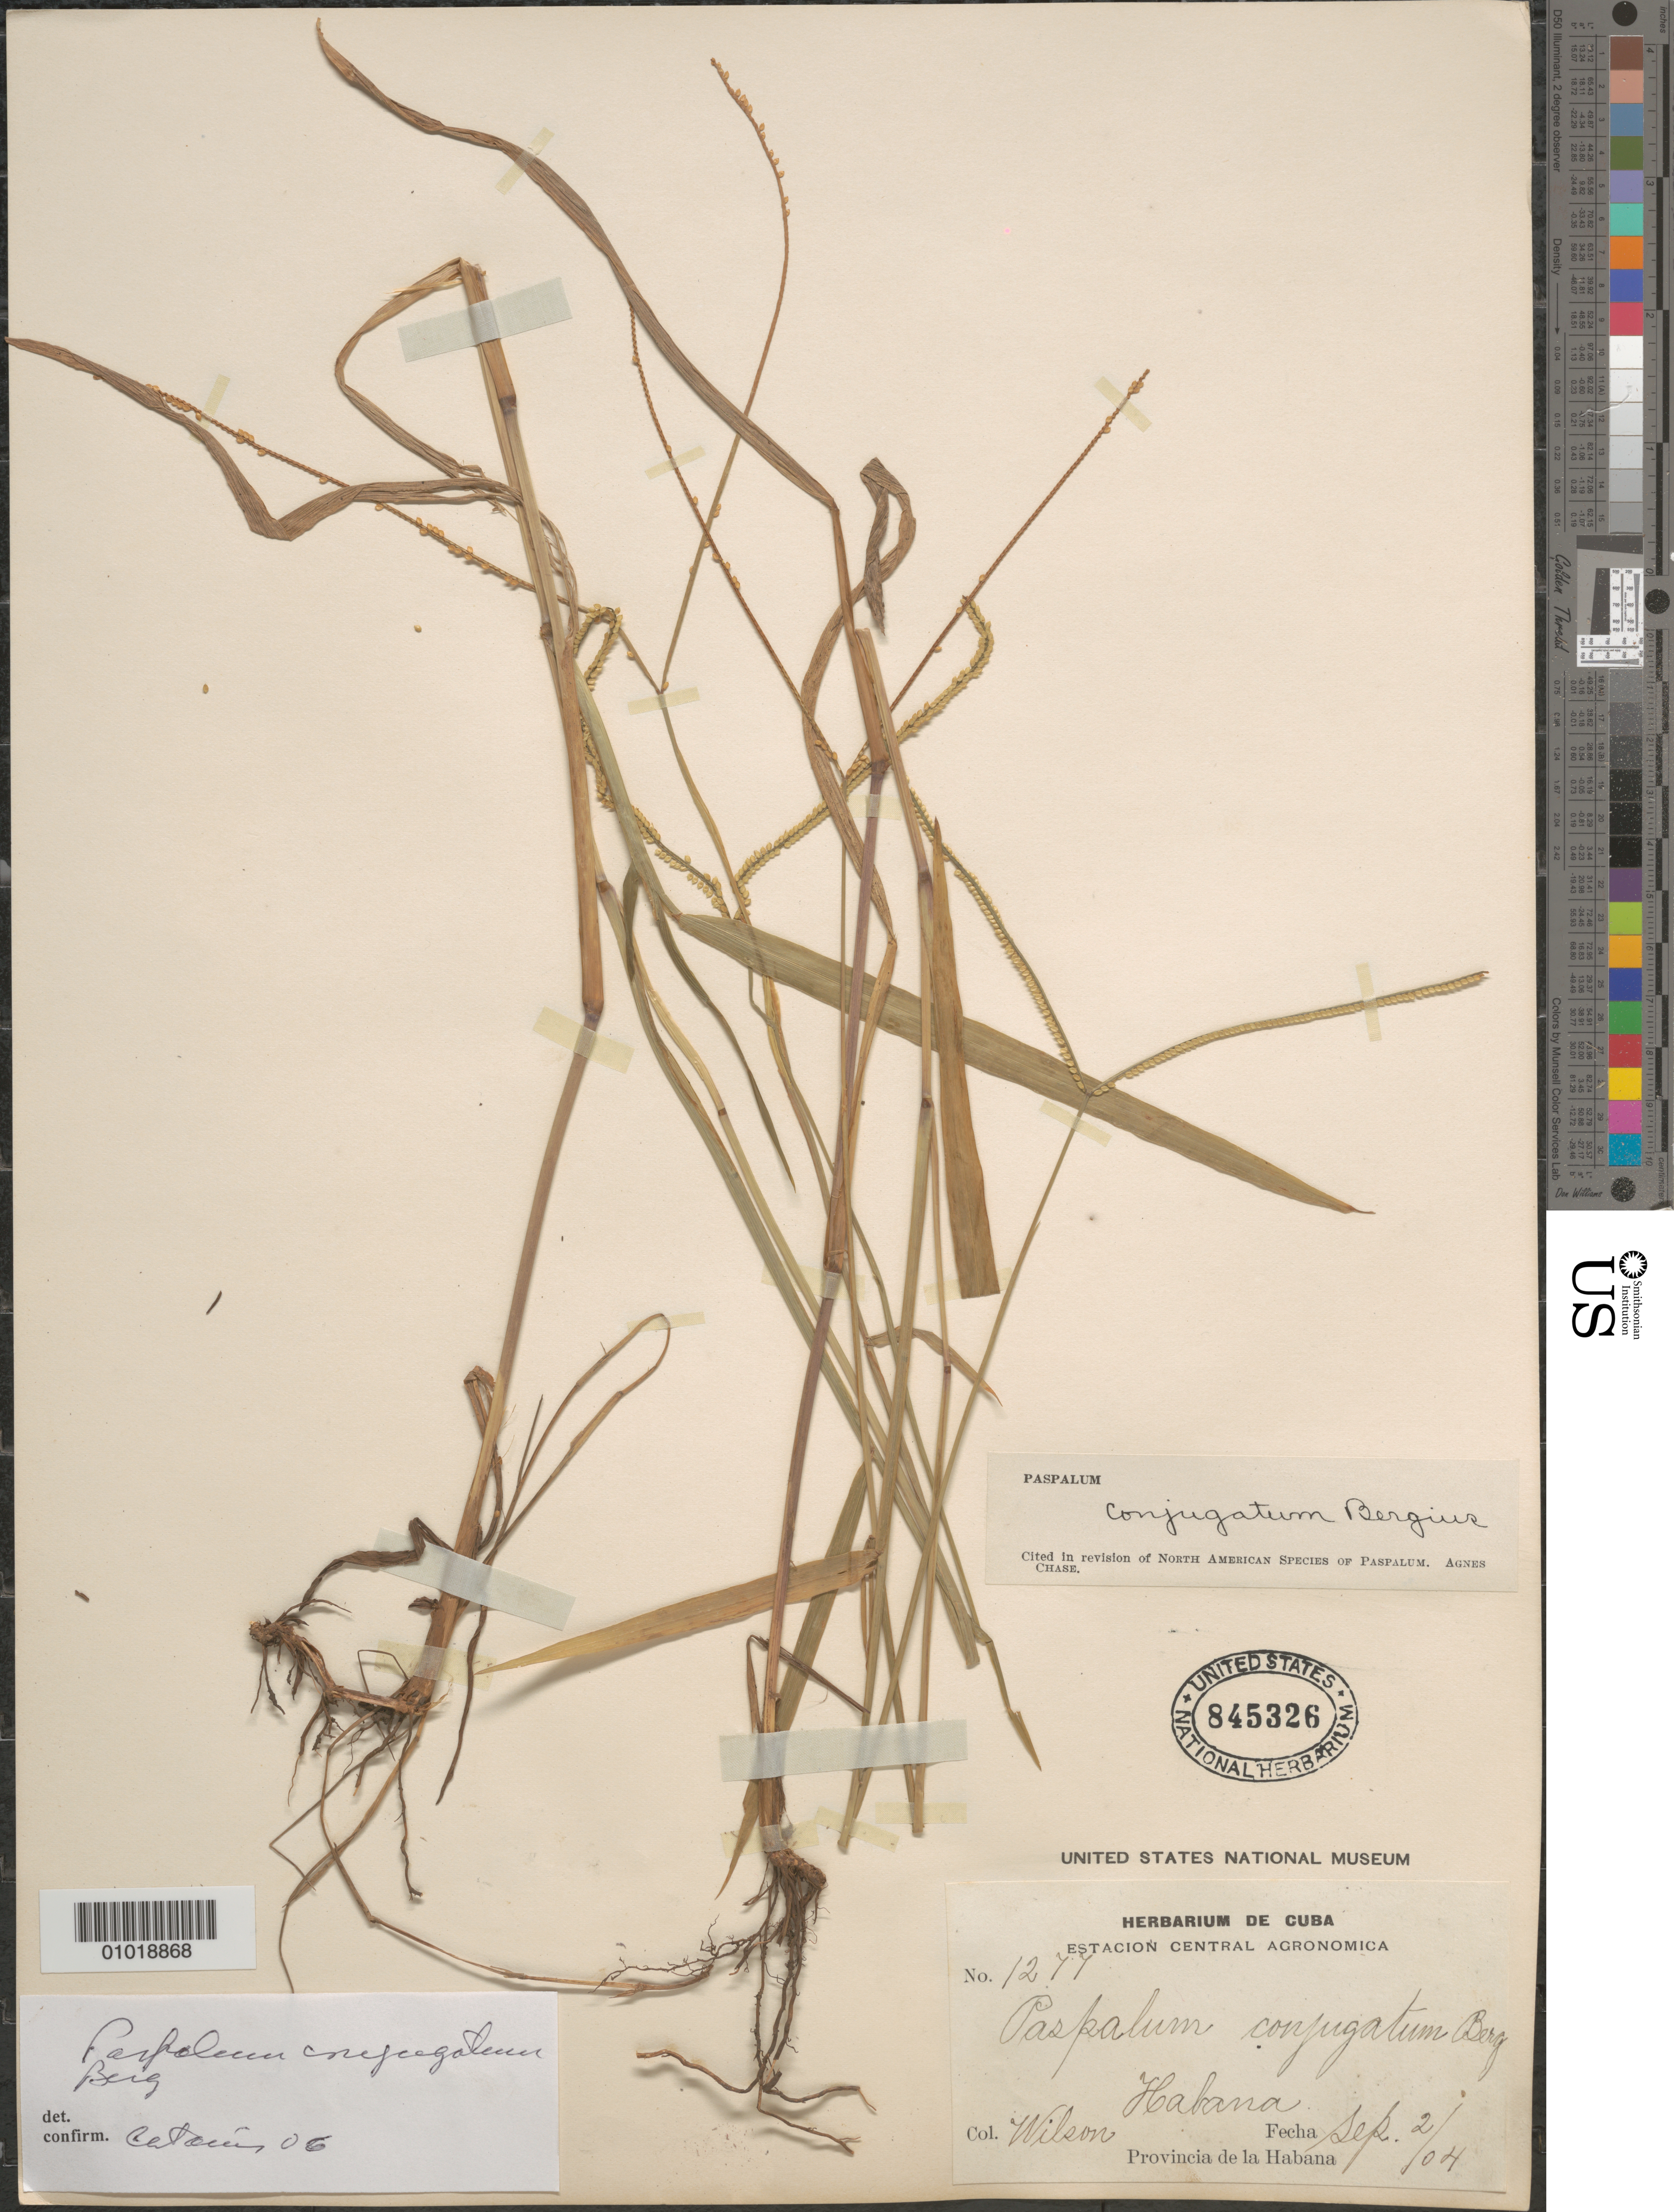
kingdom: Plantae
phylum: Tracheophyta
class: Liliopsida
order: Poales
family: Poaceae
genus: Paspalum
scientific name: Paspalum conjugatum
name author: P.J. Bergius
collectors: -- Wilson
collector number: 1277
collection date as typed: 02 Sep 1904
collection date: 1904-09-02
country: Cuba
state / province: La Habana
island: Cuba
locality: Ciudad de La Habana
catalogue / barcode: US 845326